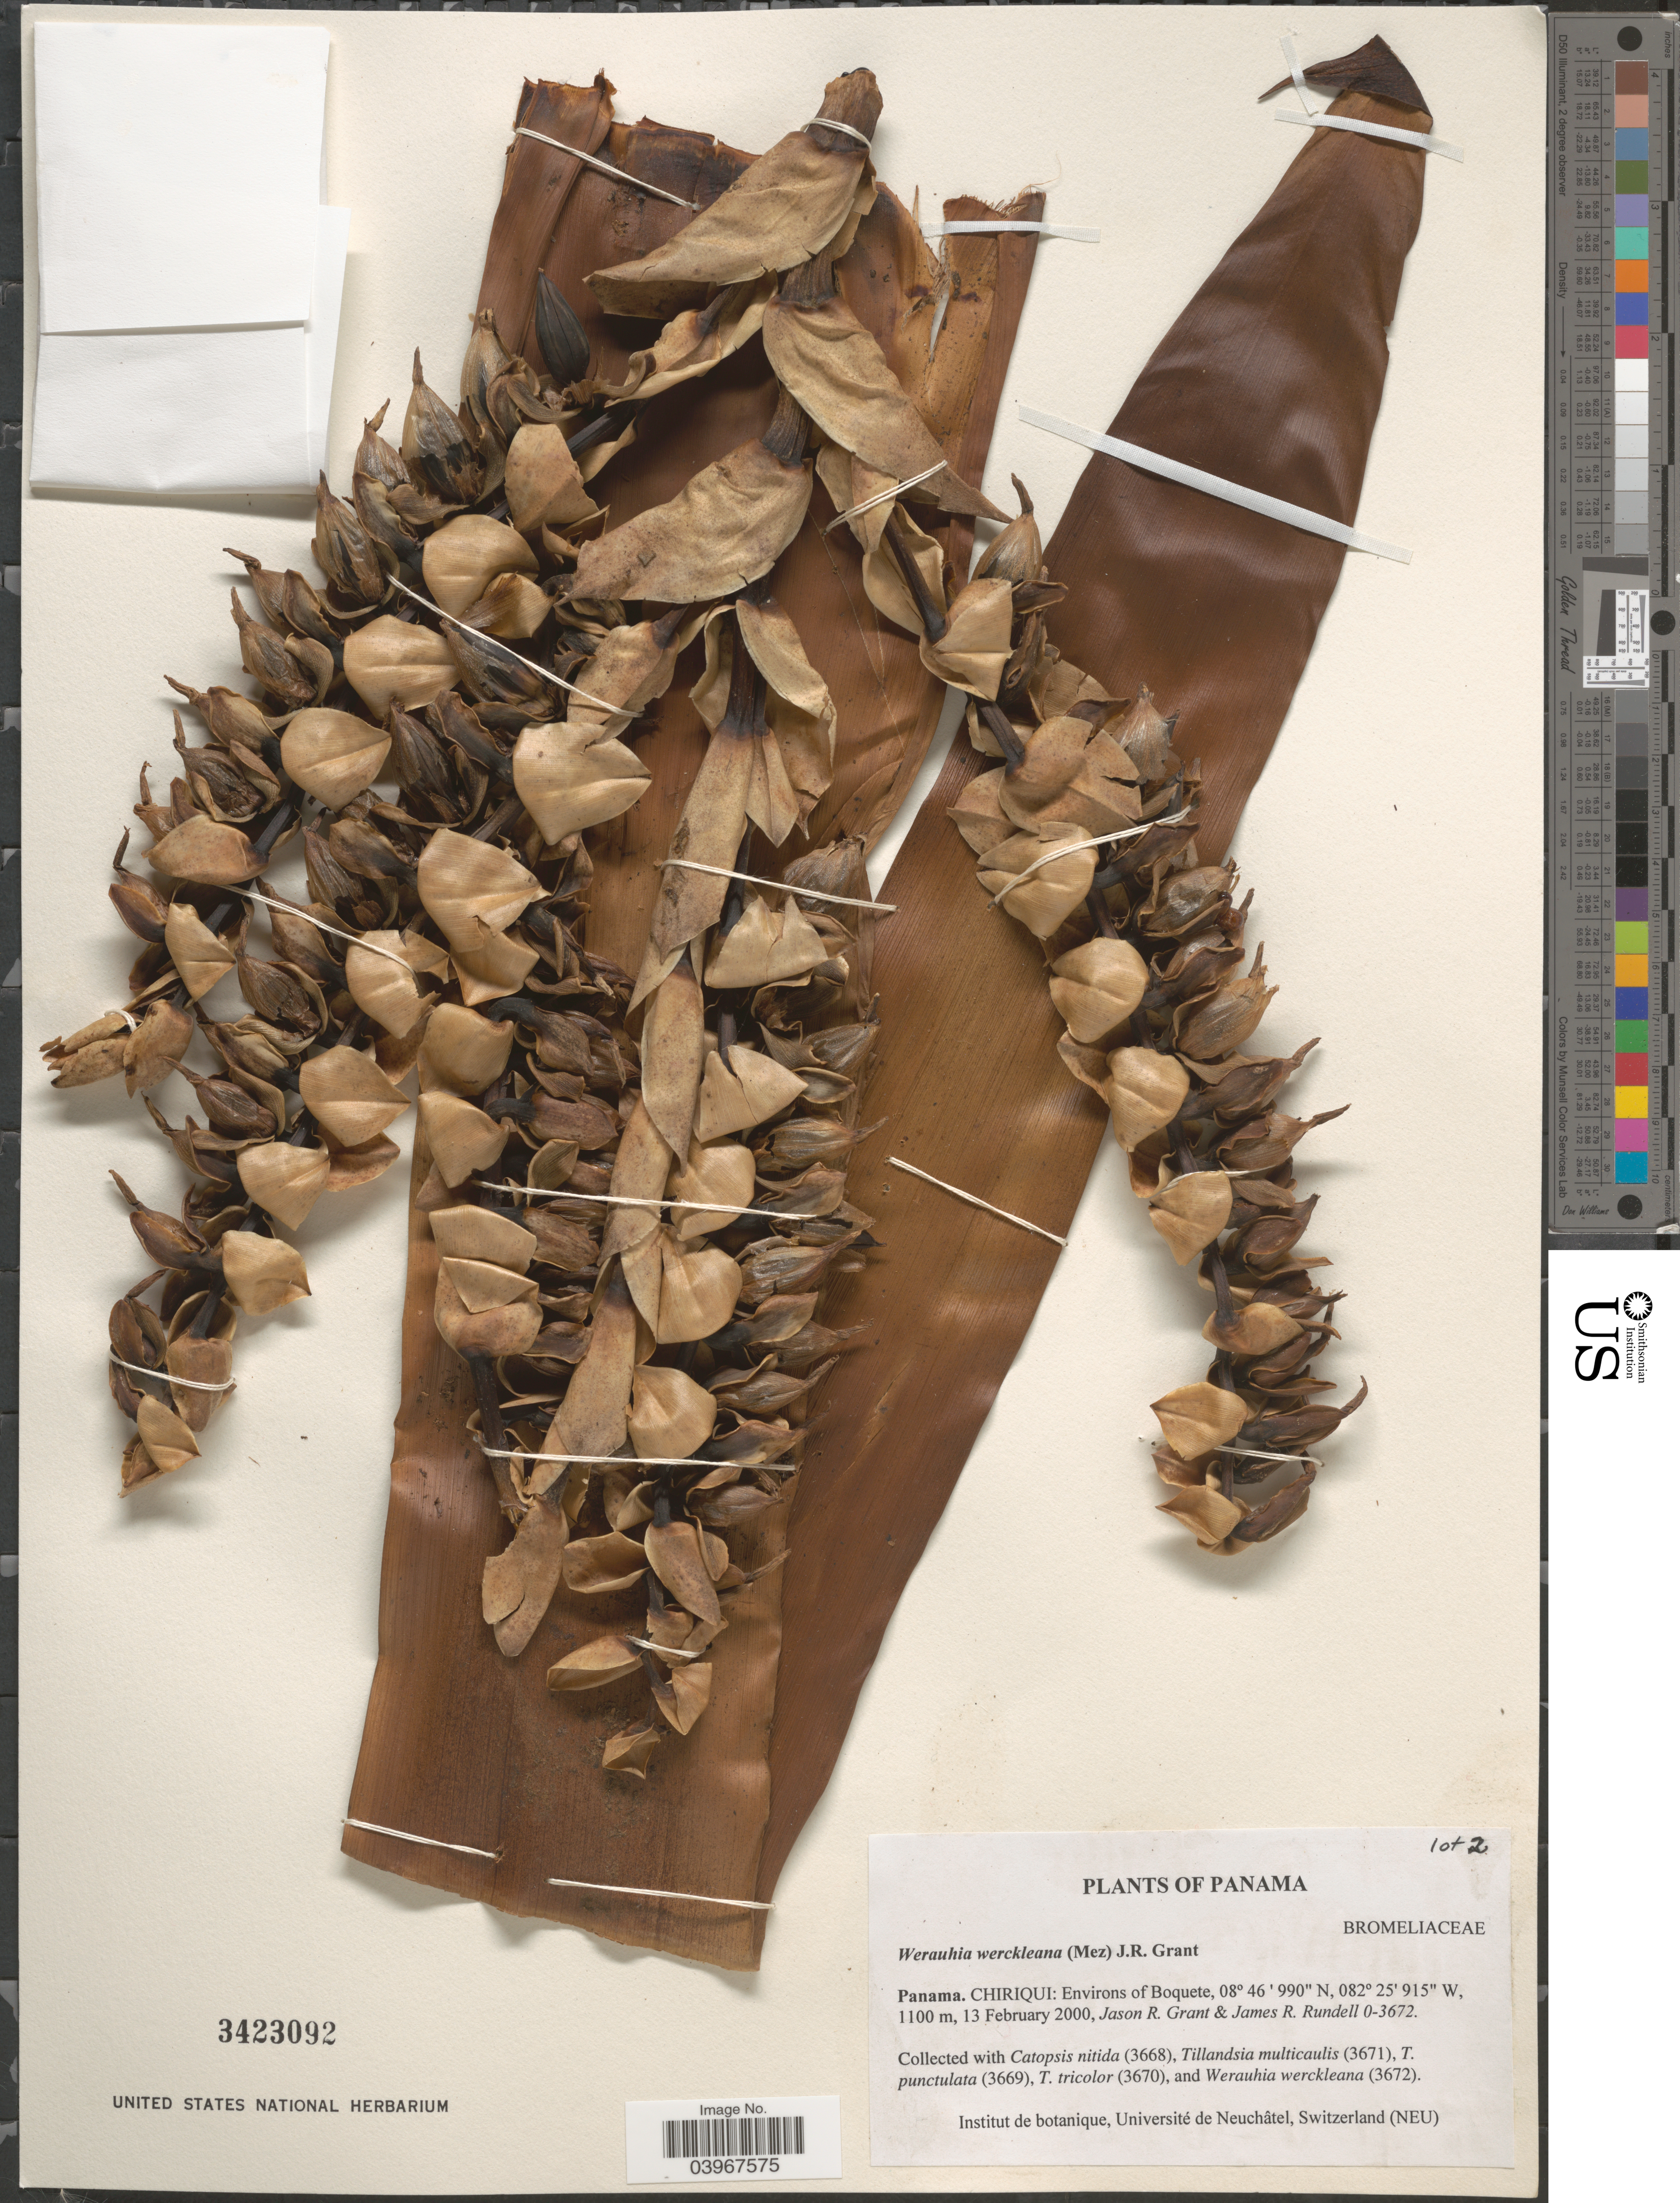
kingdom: Plantae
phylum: Tracheophyta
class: Liliopsida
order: Poales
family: Bromeliaceae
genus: Werauhia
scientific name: Werauhia werckleana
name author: (Mez) J.R. Grant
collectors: J. R. Grant & J. R. Rundell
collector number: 0-3672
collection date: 2000-02-13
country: Panama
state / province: Chiriqui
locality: Environs of Boquete.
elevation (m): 1100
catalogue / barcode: US 3423092